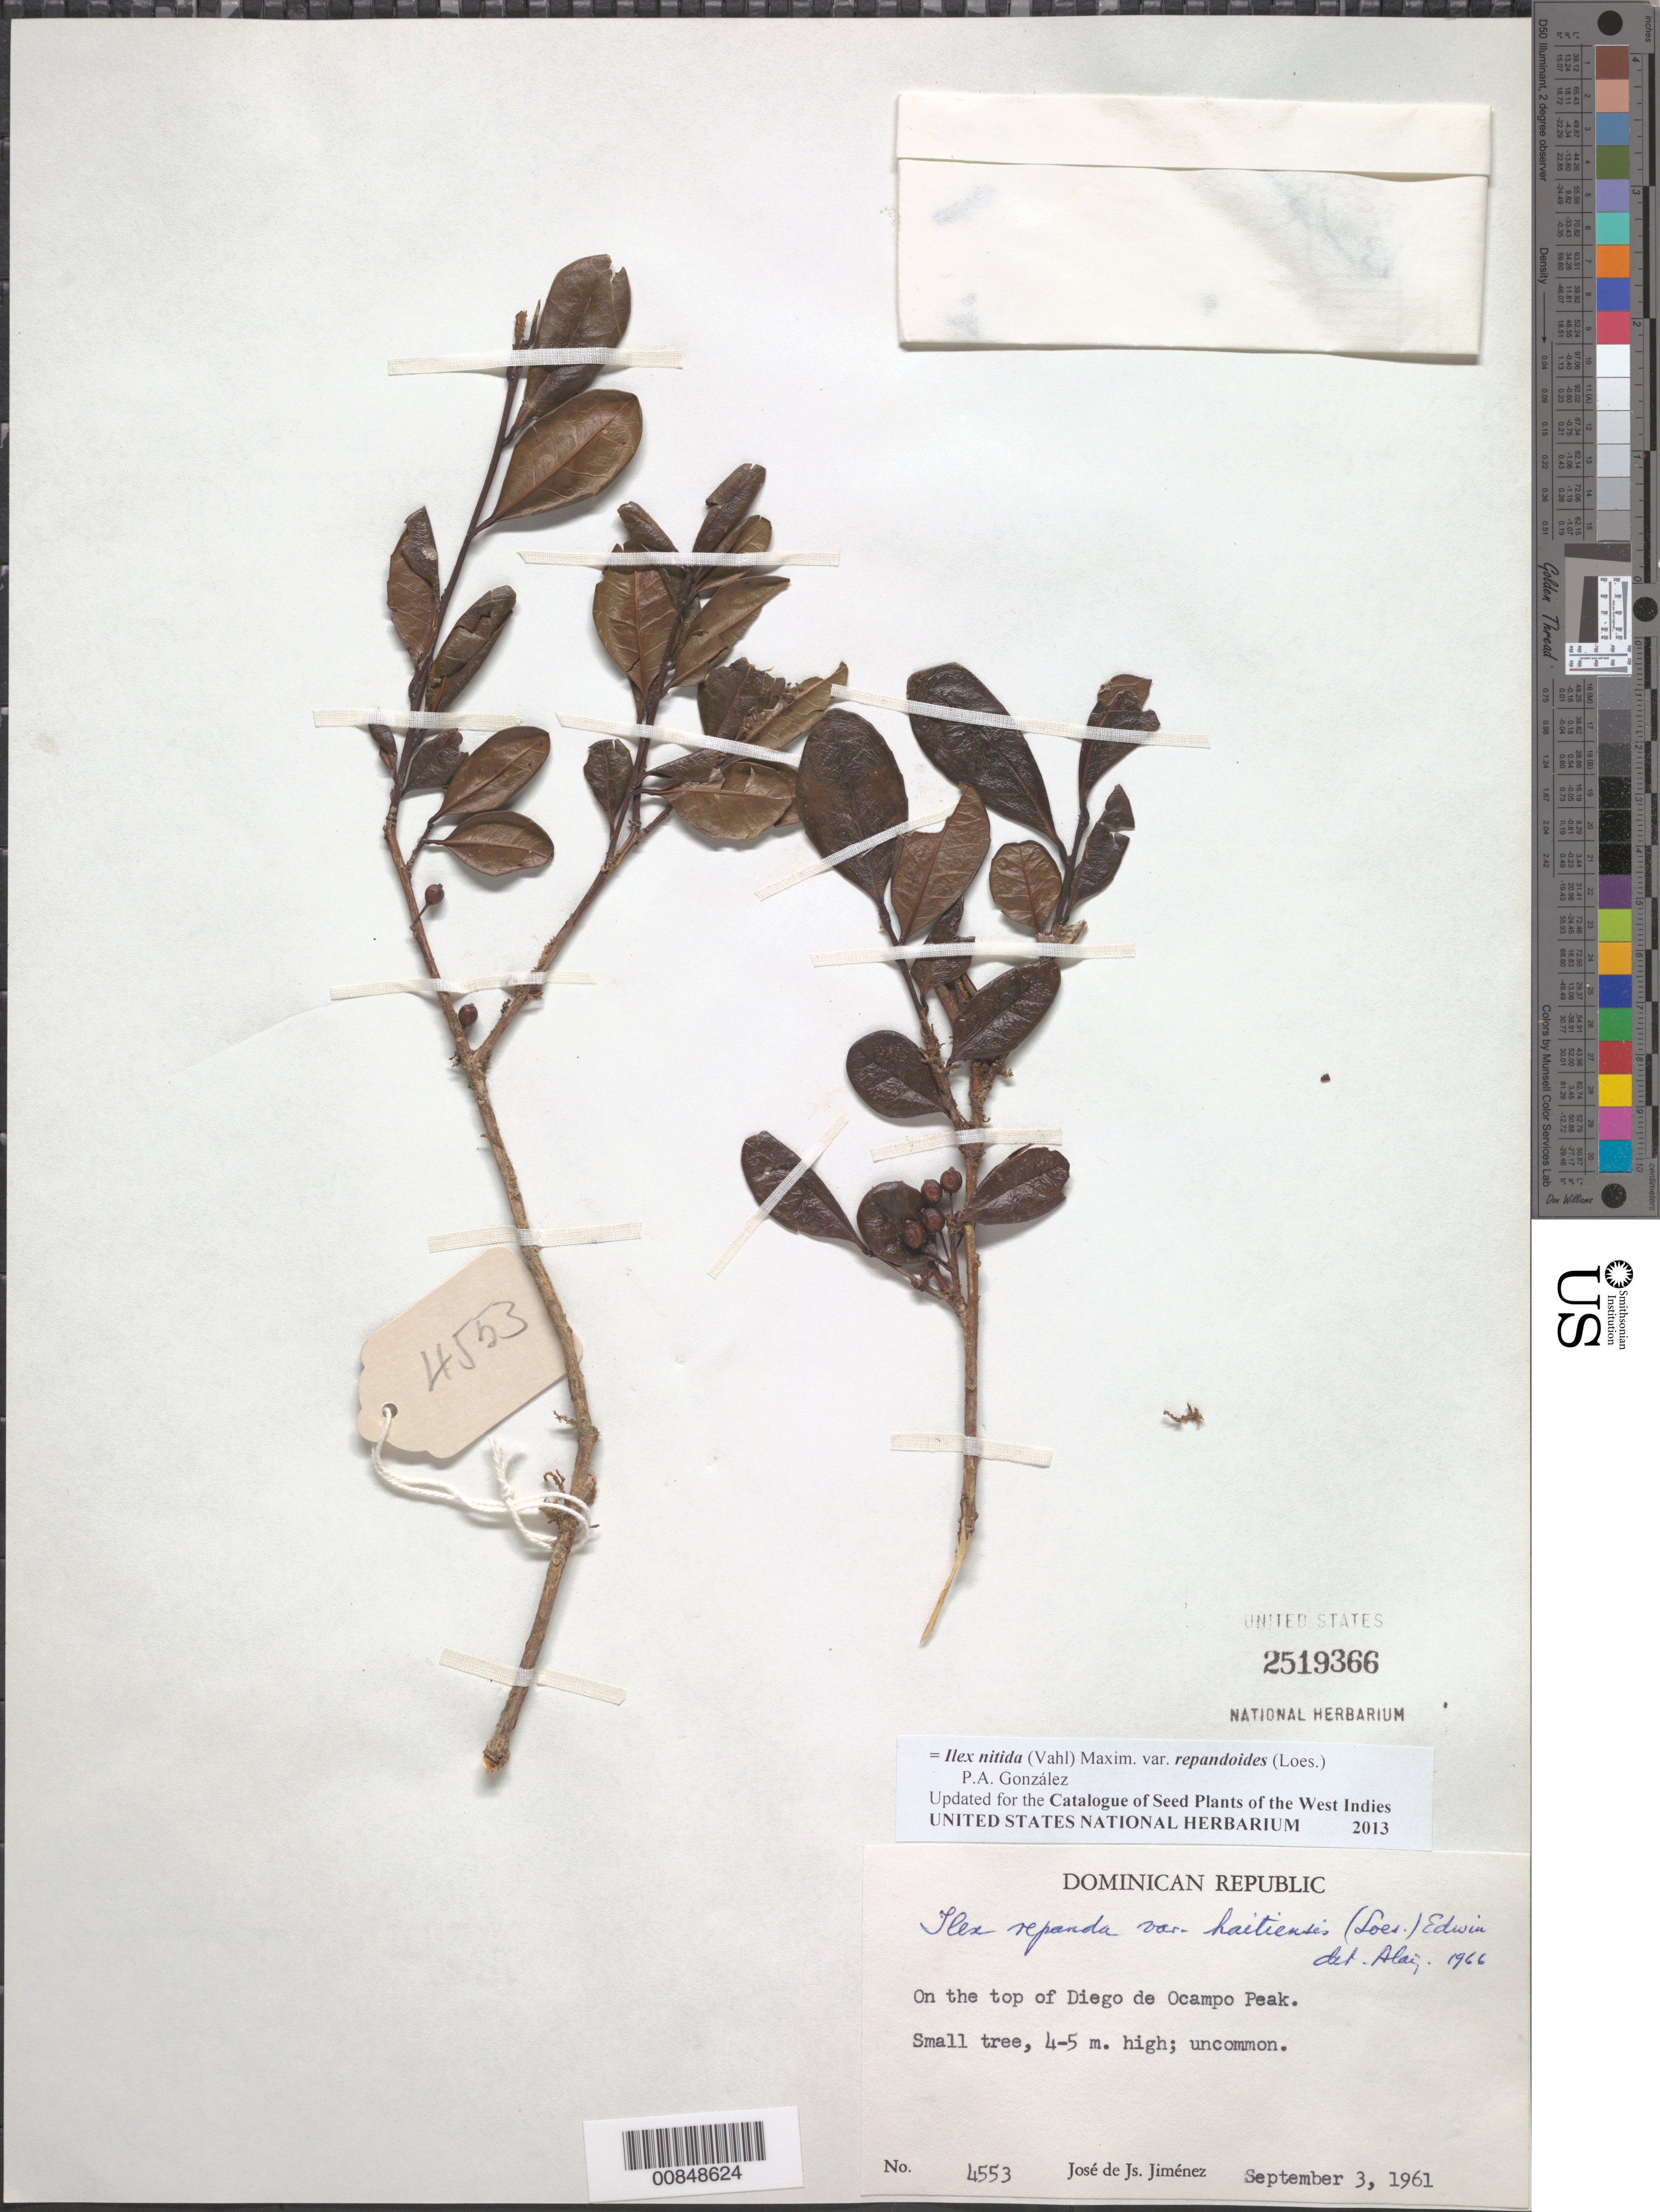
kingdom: Plantae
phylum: Tracheophyta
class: Magnoliopsida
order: Aquifoliales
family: Aquifoliaceae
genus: Ilex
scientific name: Ilex nitida var. repandoides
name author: (Loes.) P. A. González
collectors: J. J. Jiménez Almonte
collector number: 4553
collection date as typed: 03 Sep 1961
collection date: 1961-09-03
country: Dominican Republic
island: Hispaniola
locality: On the top of Diego de Ocampo Peak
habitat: On top of peak. Uncommon.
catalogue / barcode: US 2519366